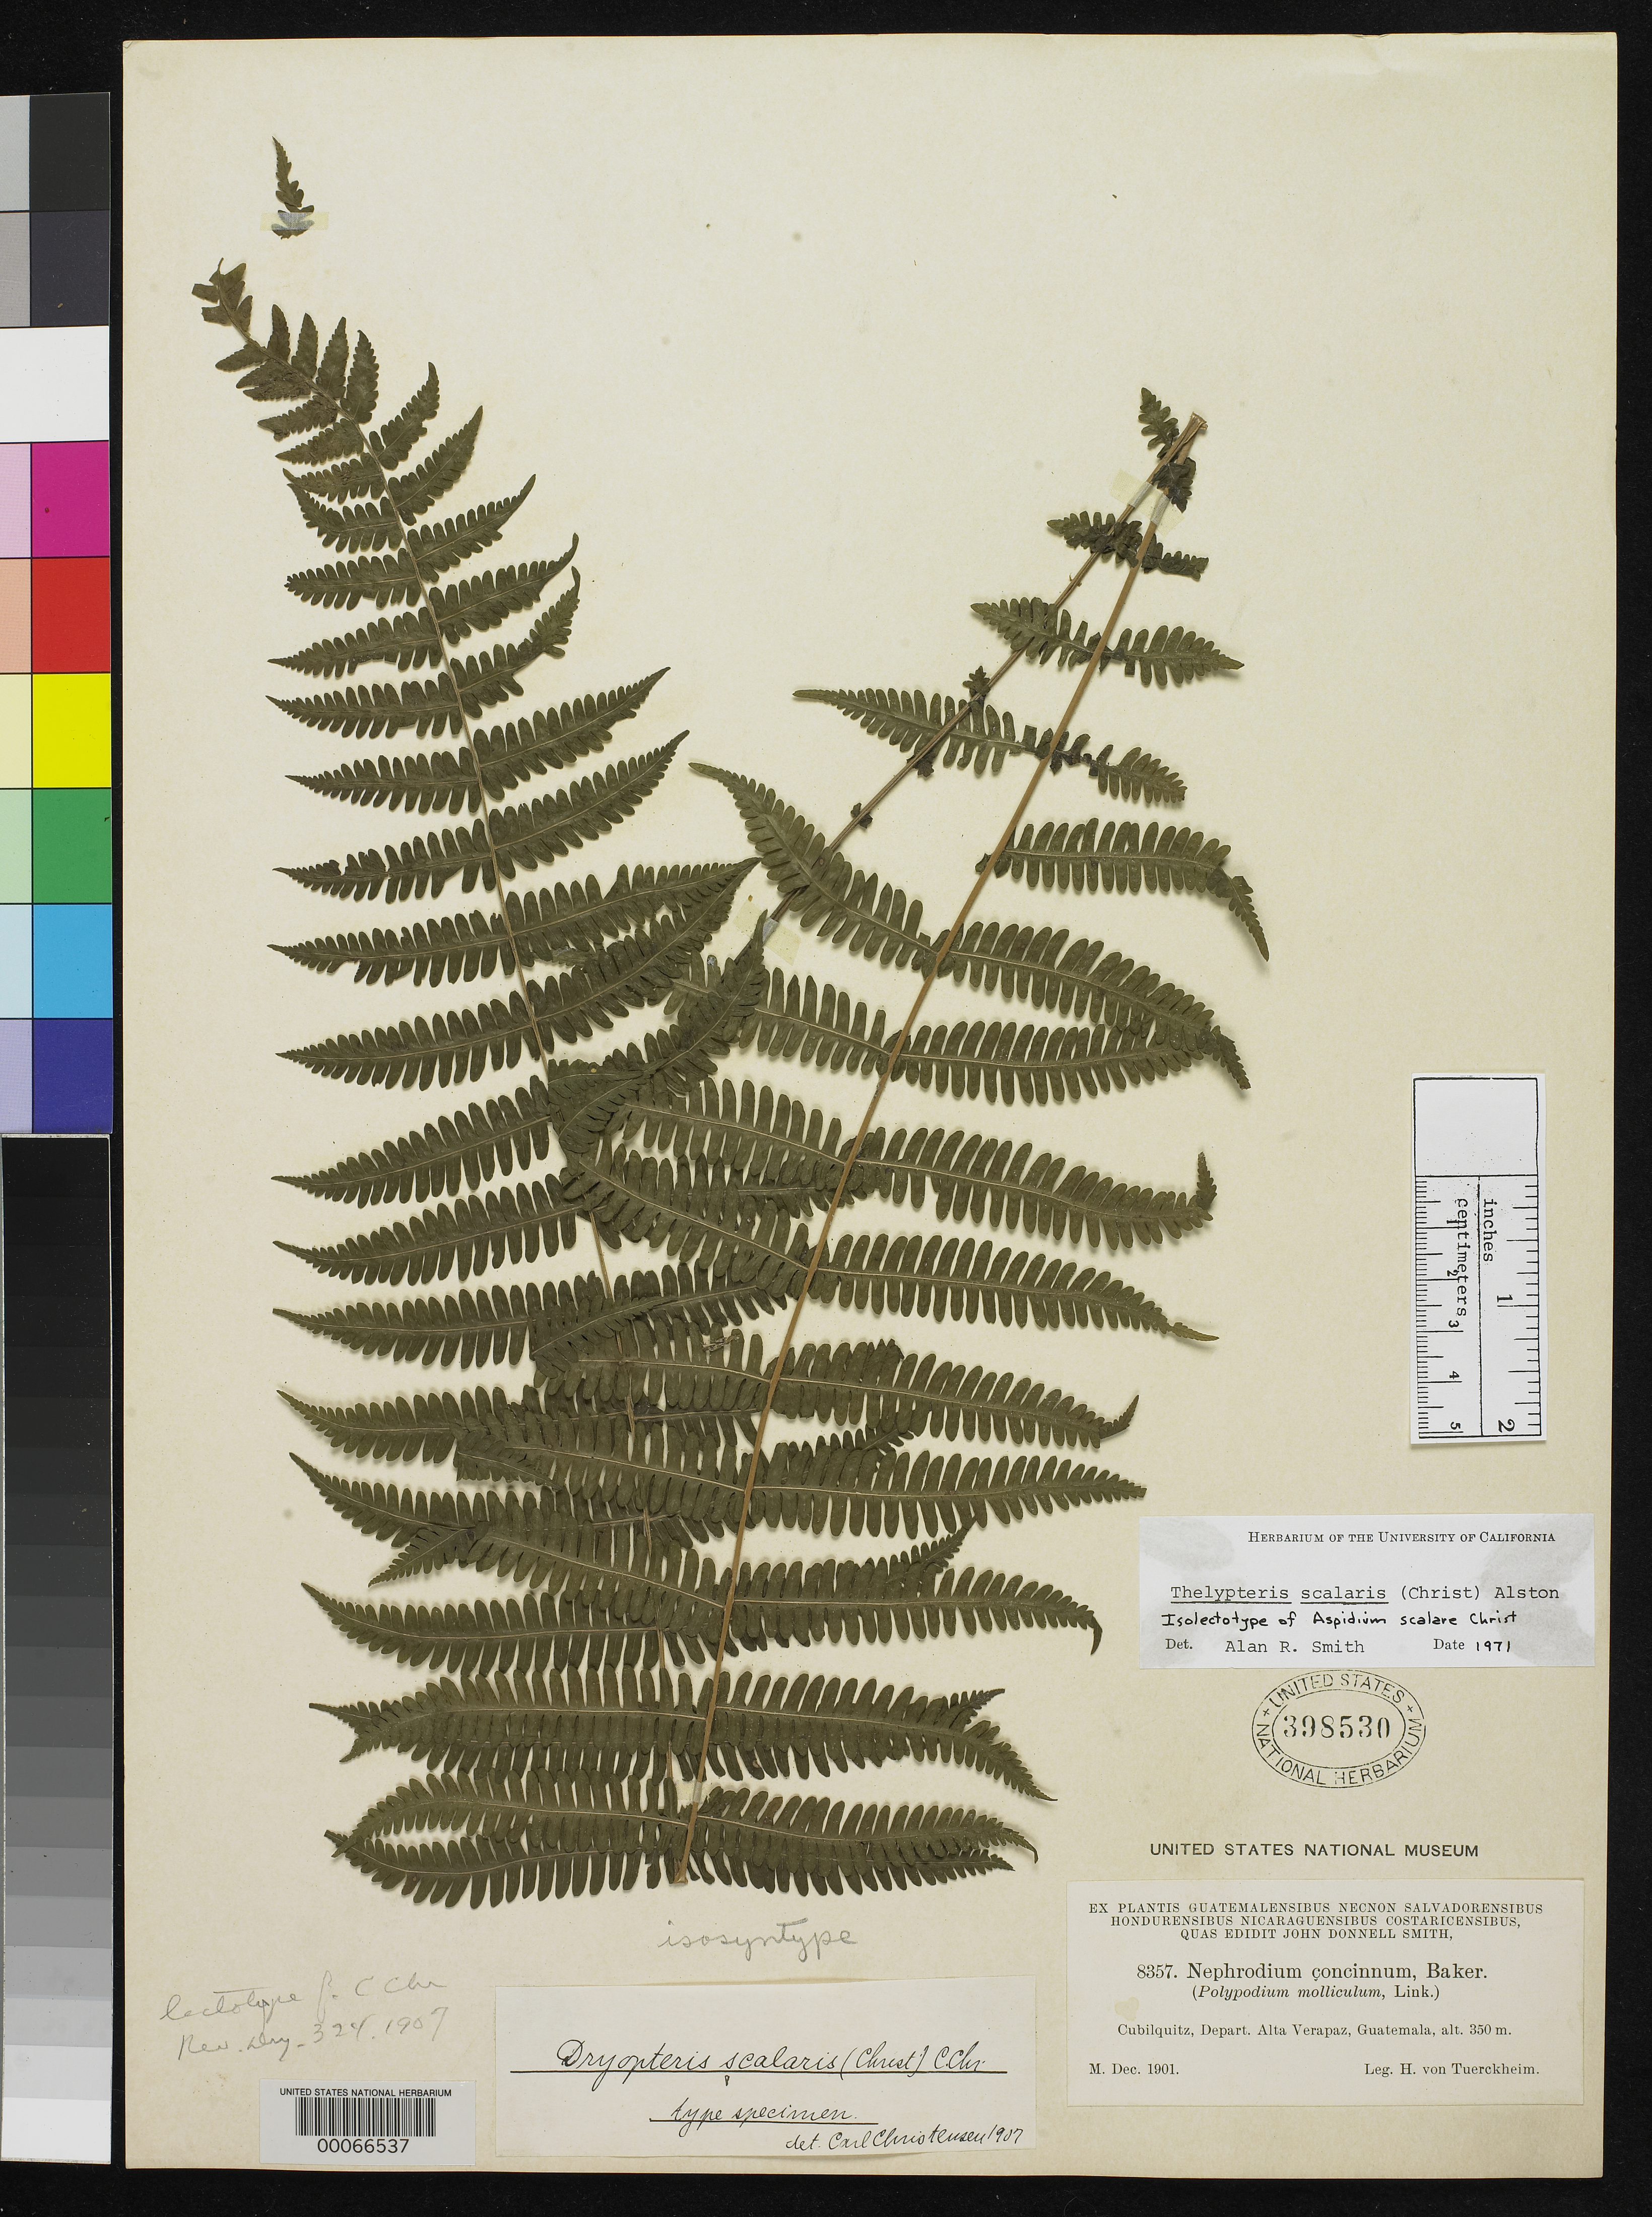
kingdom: Plantae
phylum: Tracheophyta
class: Polypodiopsida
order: Polypodiales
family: Tectariaceae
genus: Aspidium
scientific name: Aspidium scalare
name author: Christ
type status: Isolectotype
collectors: H. von Türckheim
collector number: J.D.S. 8357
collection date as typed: Dec 1901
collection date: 1901-12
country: Guatemala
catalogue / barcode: US 398530